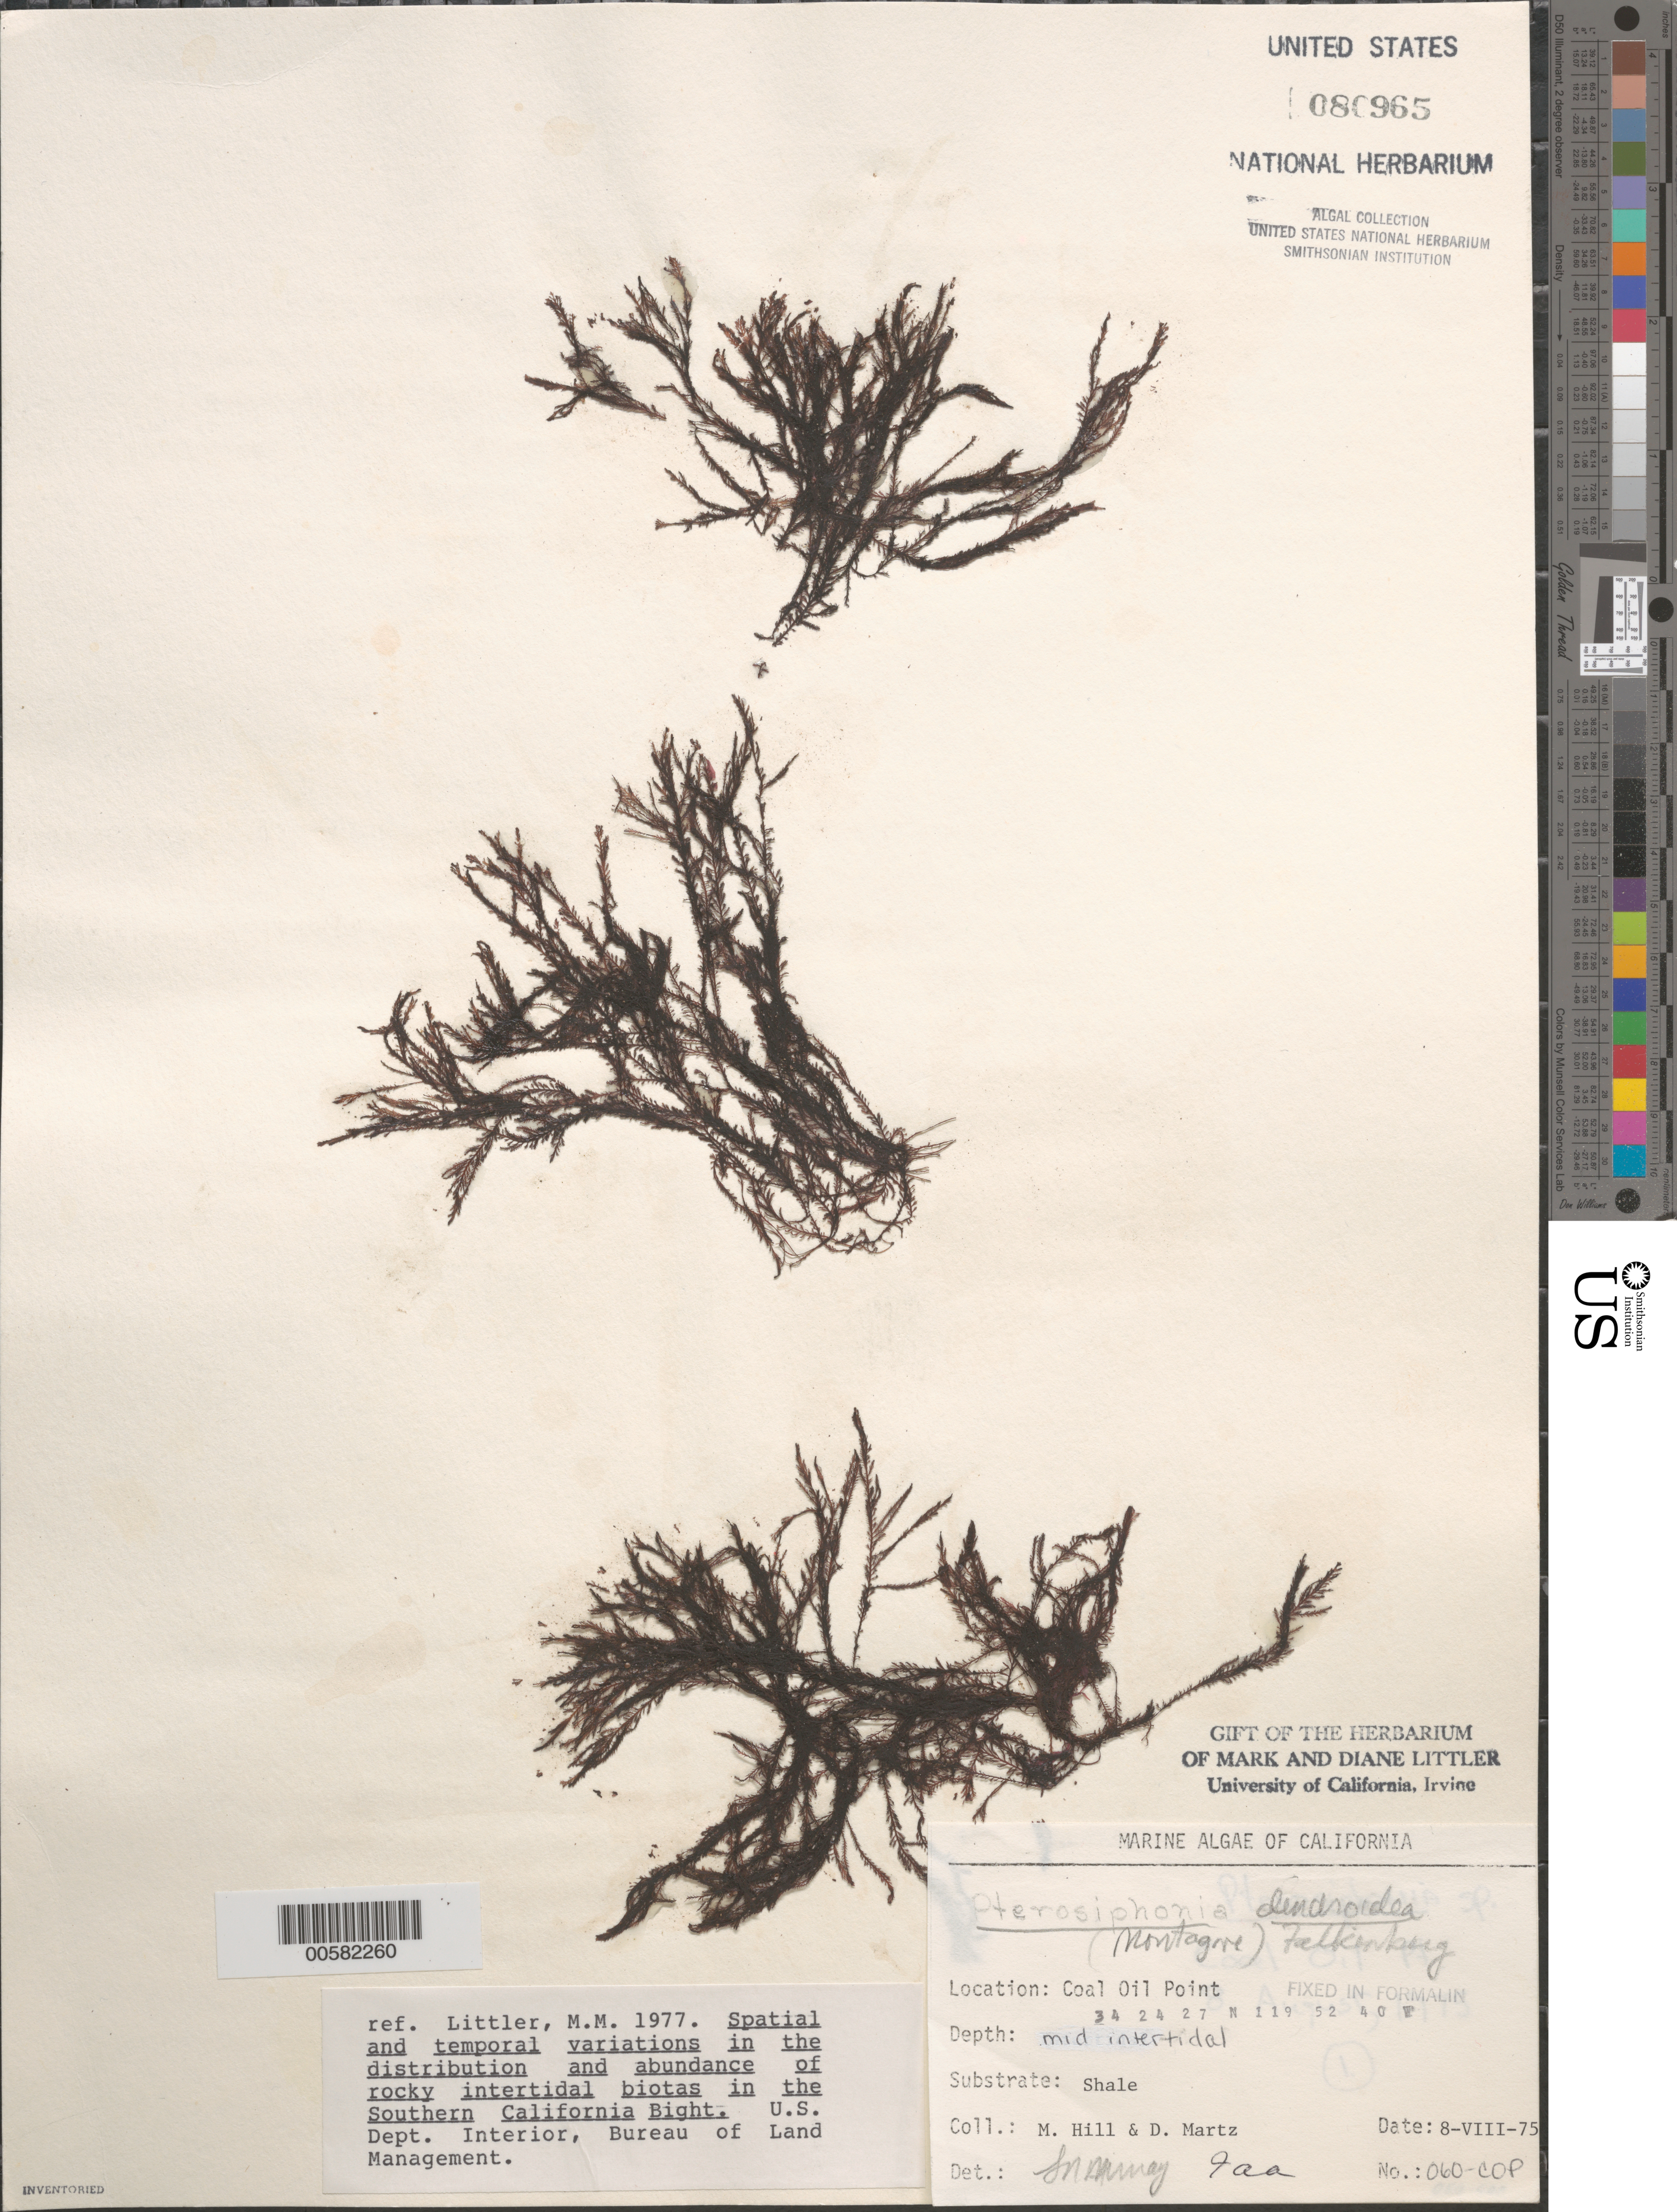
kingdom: Plantae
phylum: Rhodophyta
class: Florideophyceae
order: Ceramiales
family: Rhodomelaceae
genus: Symphyocladiella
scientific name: Symphyocladiella dendroidea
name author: (Montagne) Bustamante et al.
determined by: Algae name updating Project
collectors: M. Hill & D. Martz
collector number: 060-COP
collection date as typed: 08 Aug 1975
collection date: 1975-08-08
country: United States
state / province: California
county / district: Santa Barbara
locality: Coal Oil Point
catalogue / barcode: US 80965